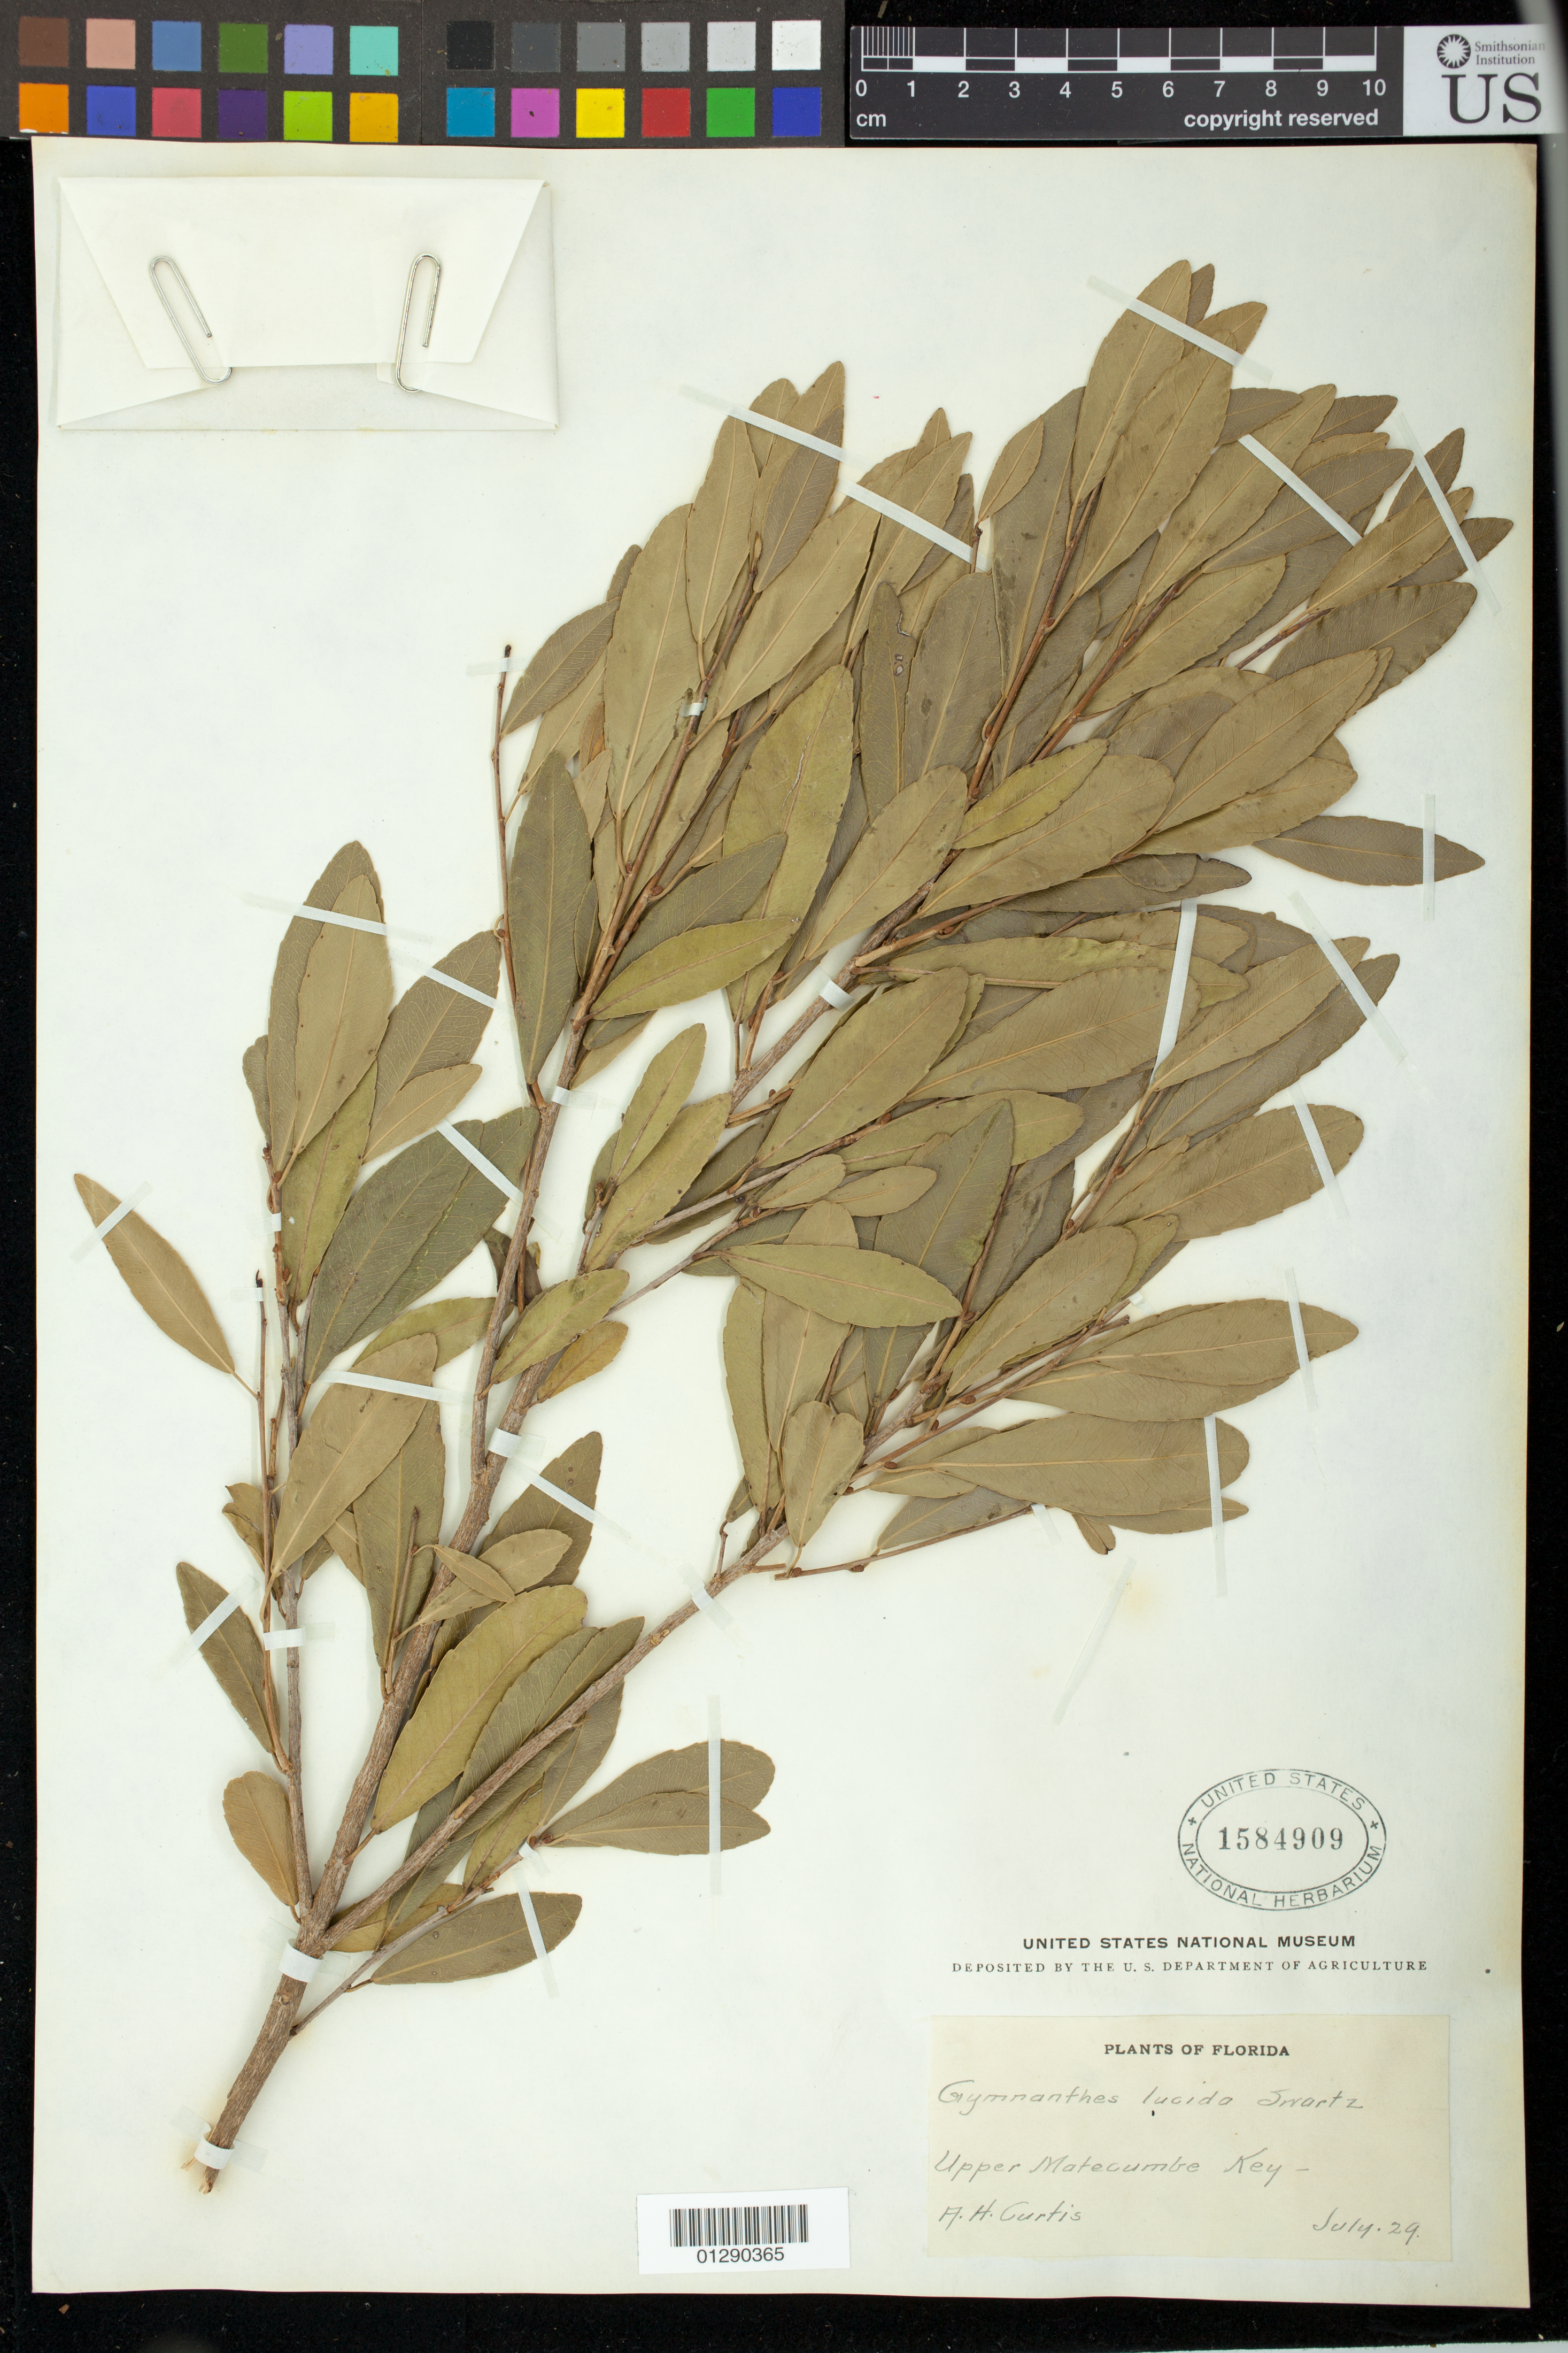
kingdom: Plantae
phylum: Tracheophyta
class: Magnoliopsida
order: Malpighiales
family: Euphorbiaceae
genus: Gymnanthes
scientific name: Gymnanthes lucida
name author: Sw.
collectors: A. H. Curtiss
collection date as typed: June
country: United States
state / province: Florida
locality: Sandy shores of Indian River.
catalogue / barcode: US 1584909